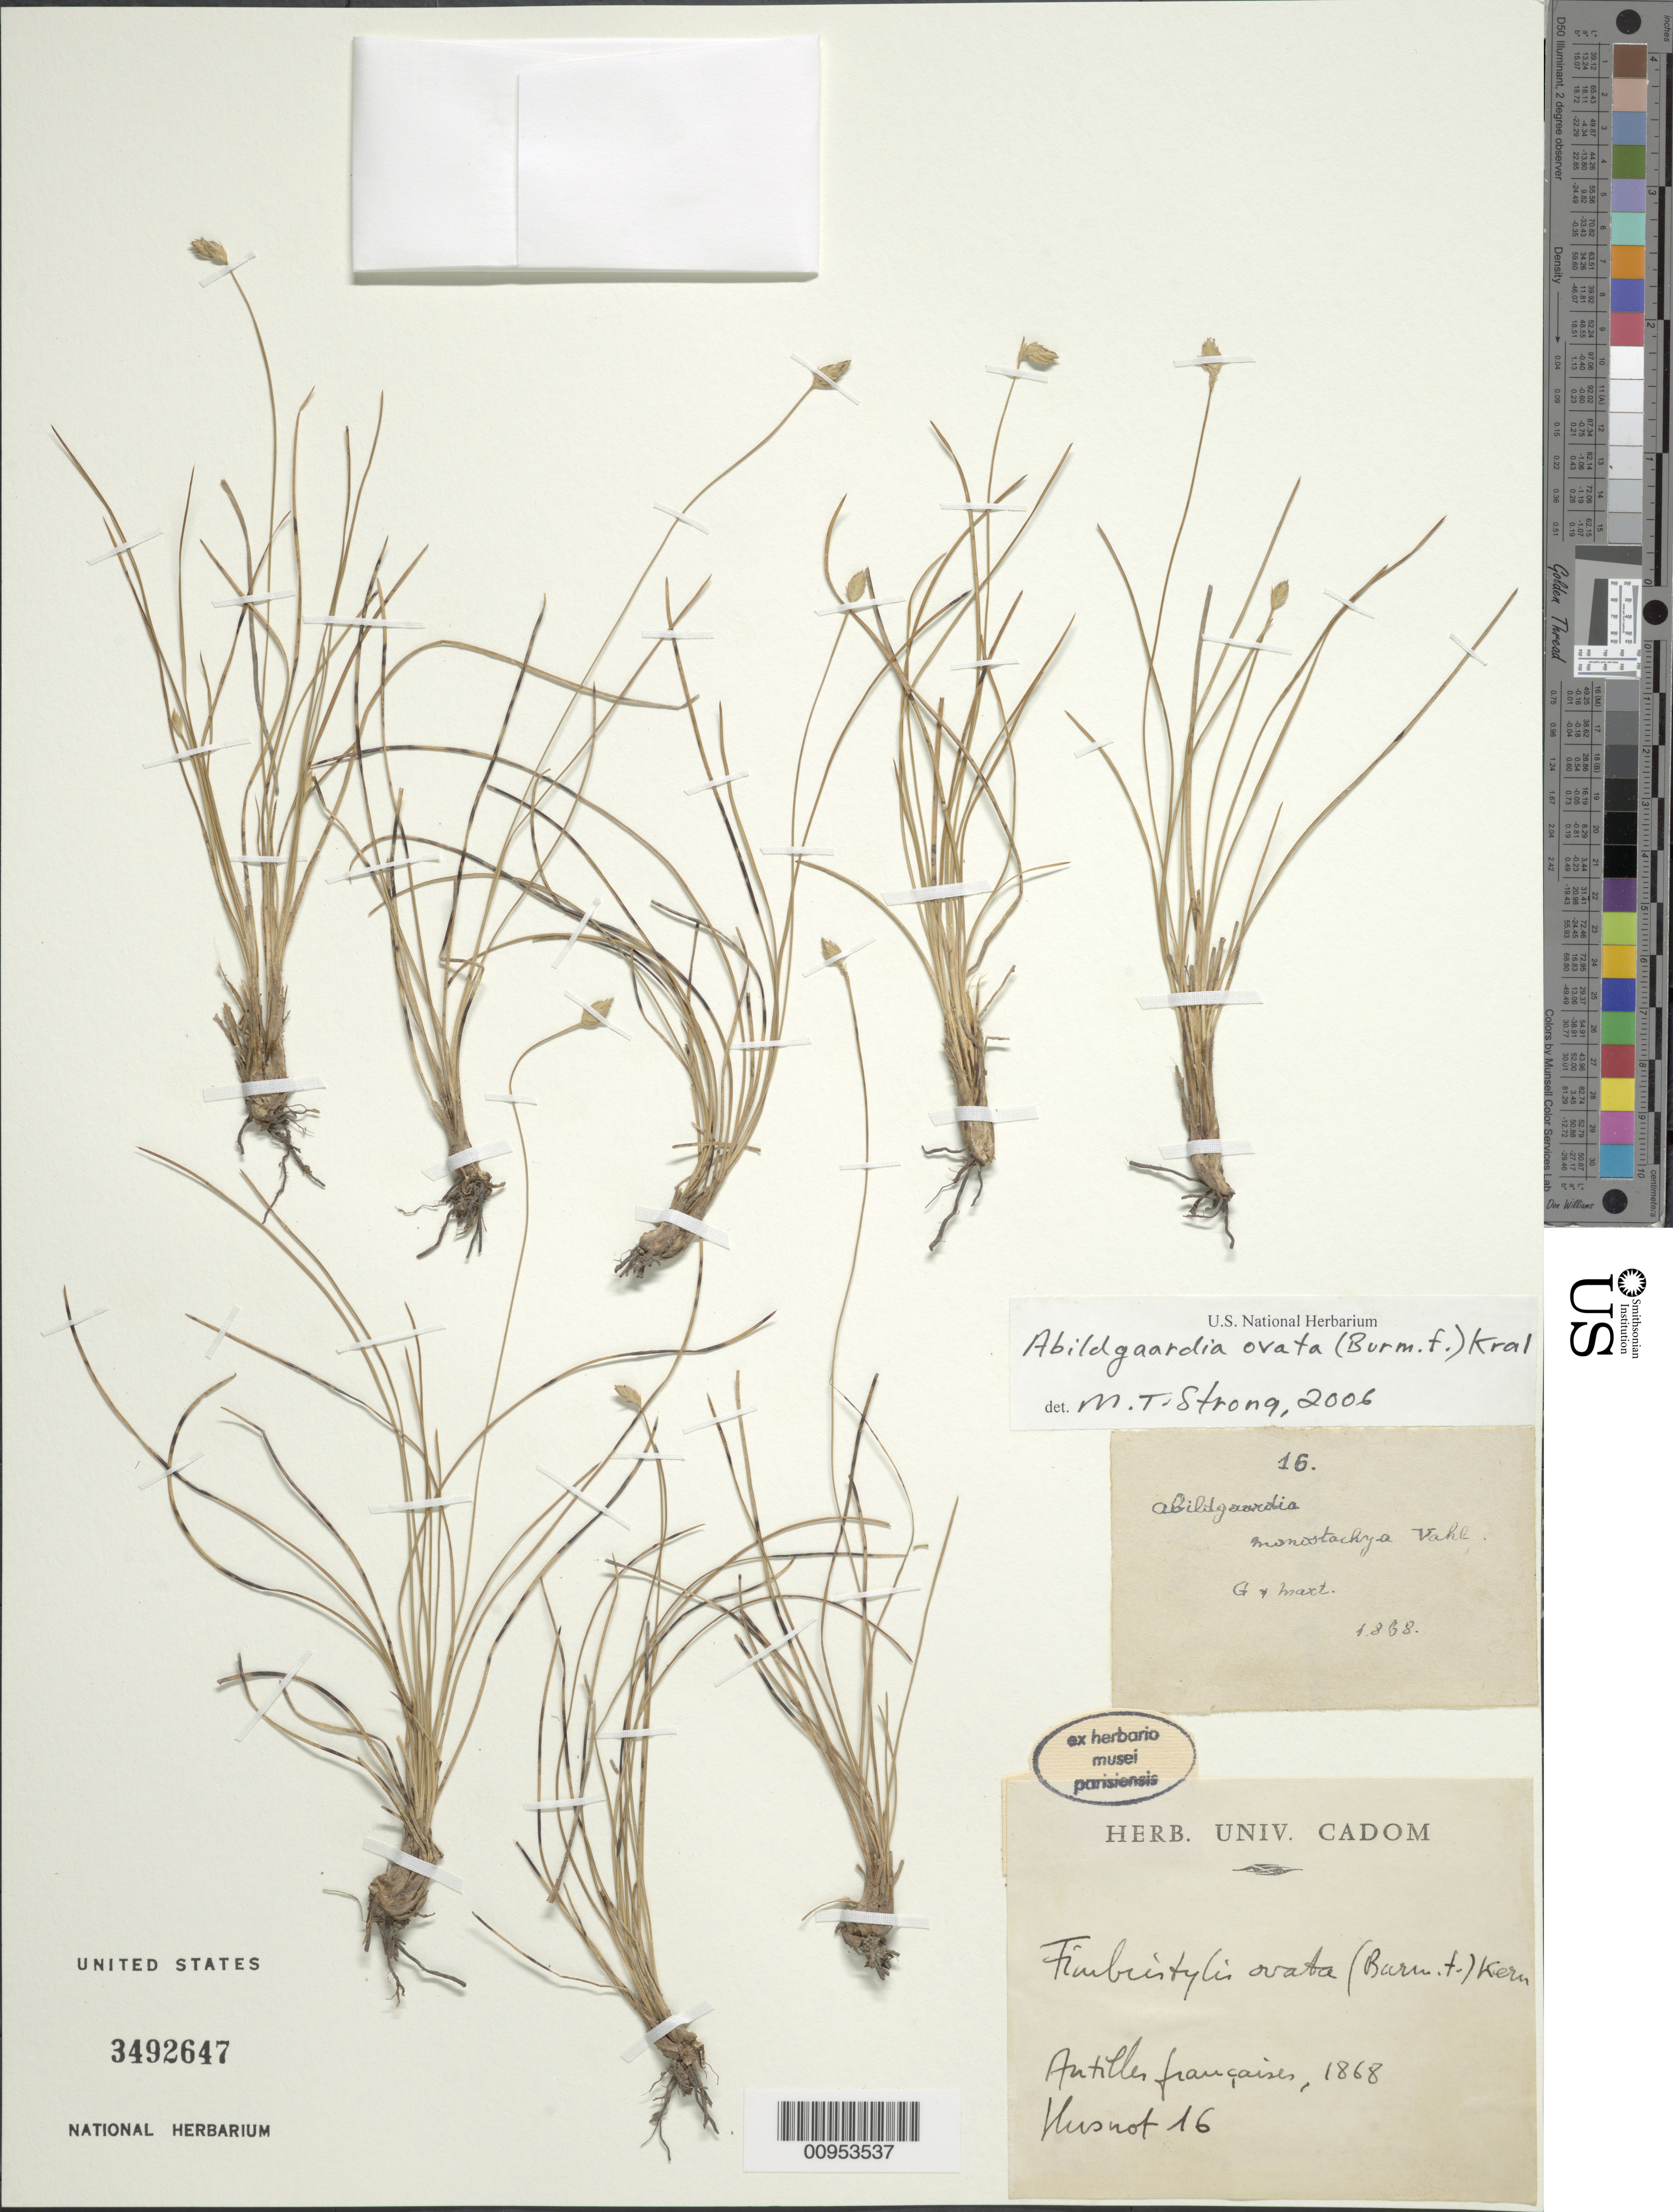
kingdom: Plantae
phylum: Tracheophyta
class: Liliopsida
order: Poales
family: Cyperaceae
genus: Abildgaardia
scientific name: Abildgaardia ovata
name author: (Burm. f.) Kral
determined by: Strong, M. T., (US), Smithsonian Institution - National Museum of Natural History (UNITED STATES)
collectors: P. T. Husnot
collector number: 16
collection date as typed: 1868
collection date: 1868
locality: Antilles francaises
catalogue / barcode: US 3492647